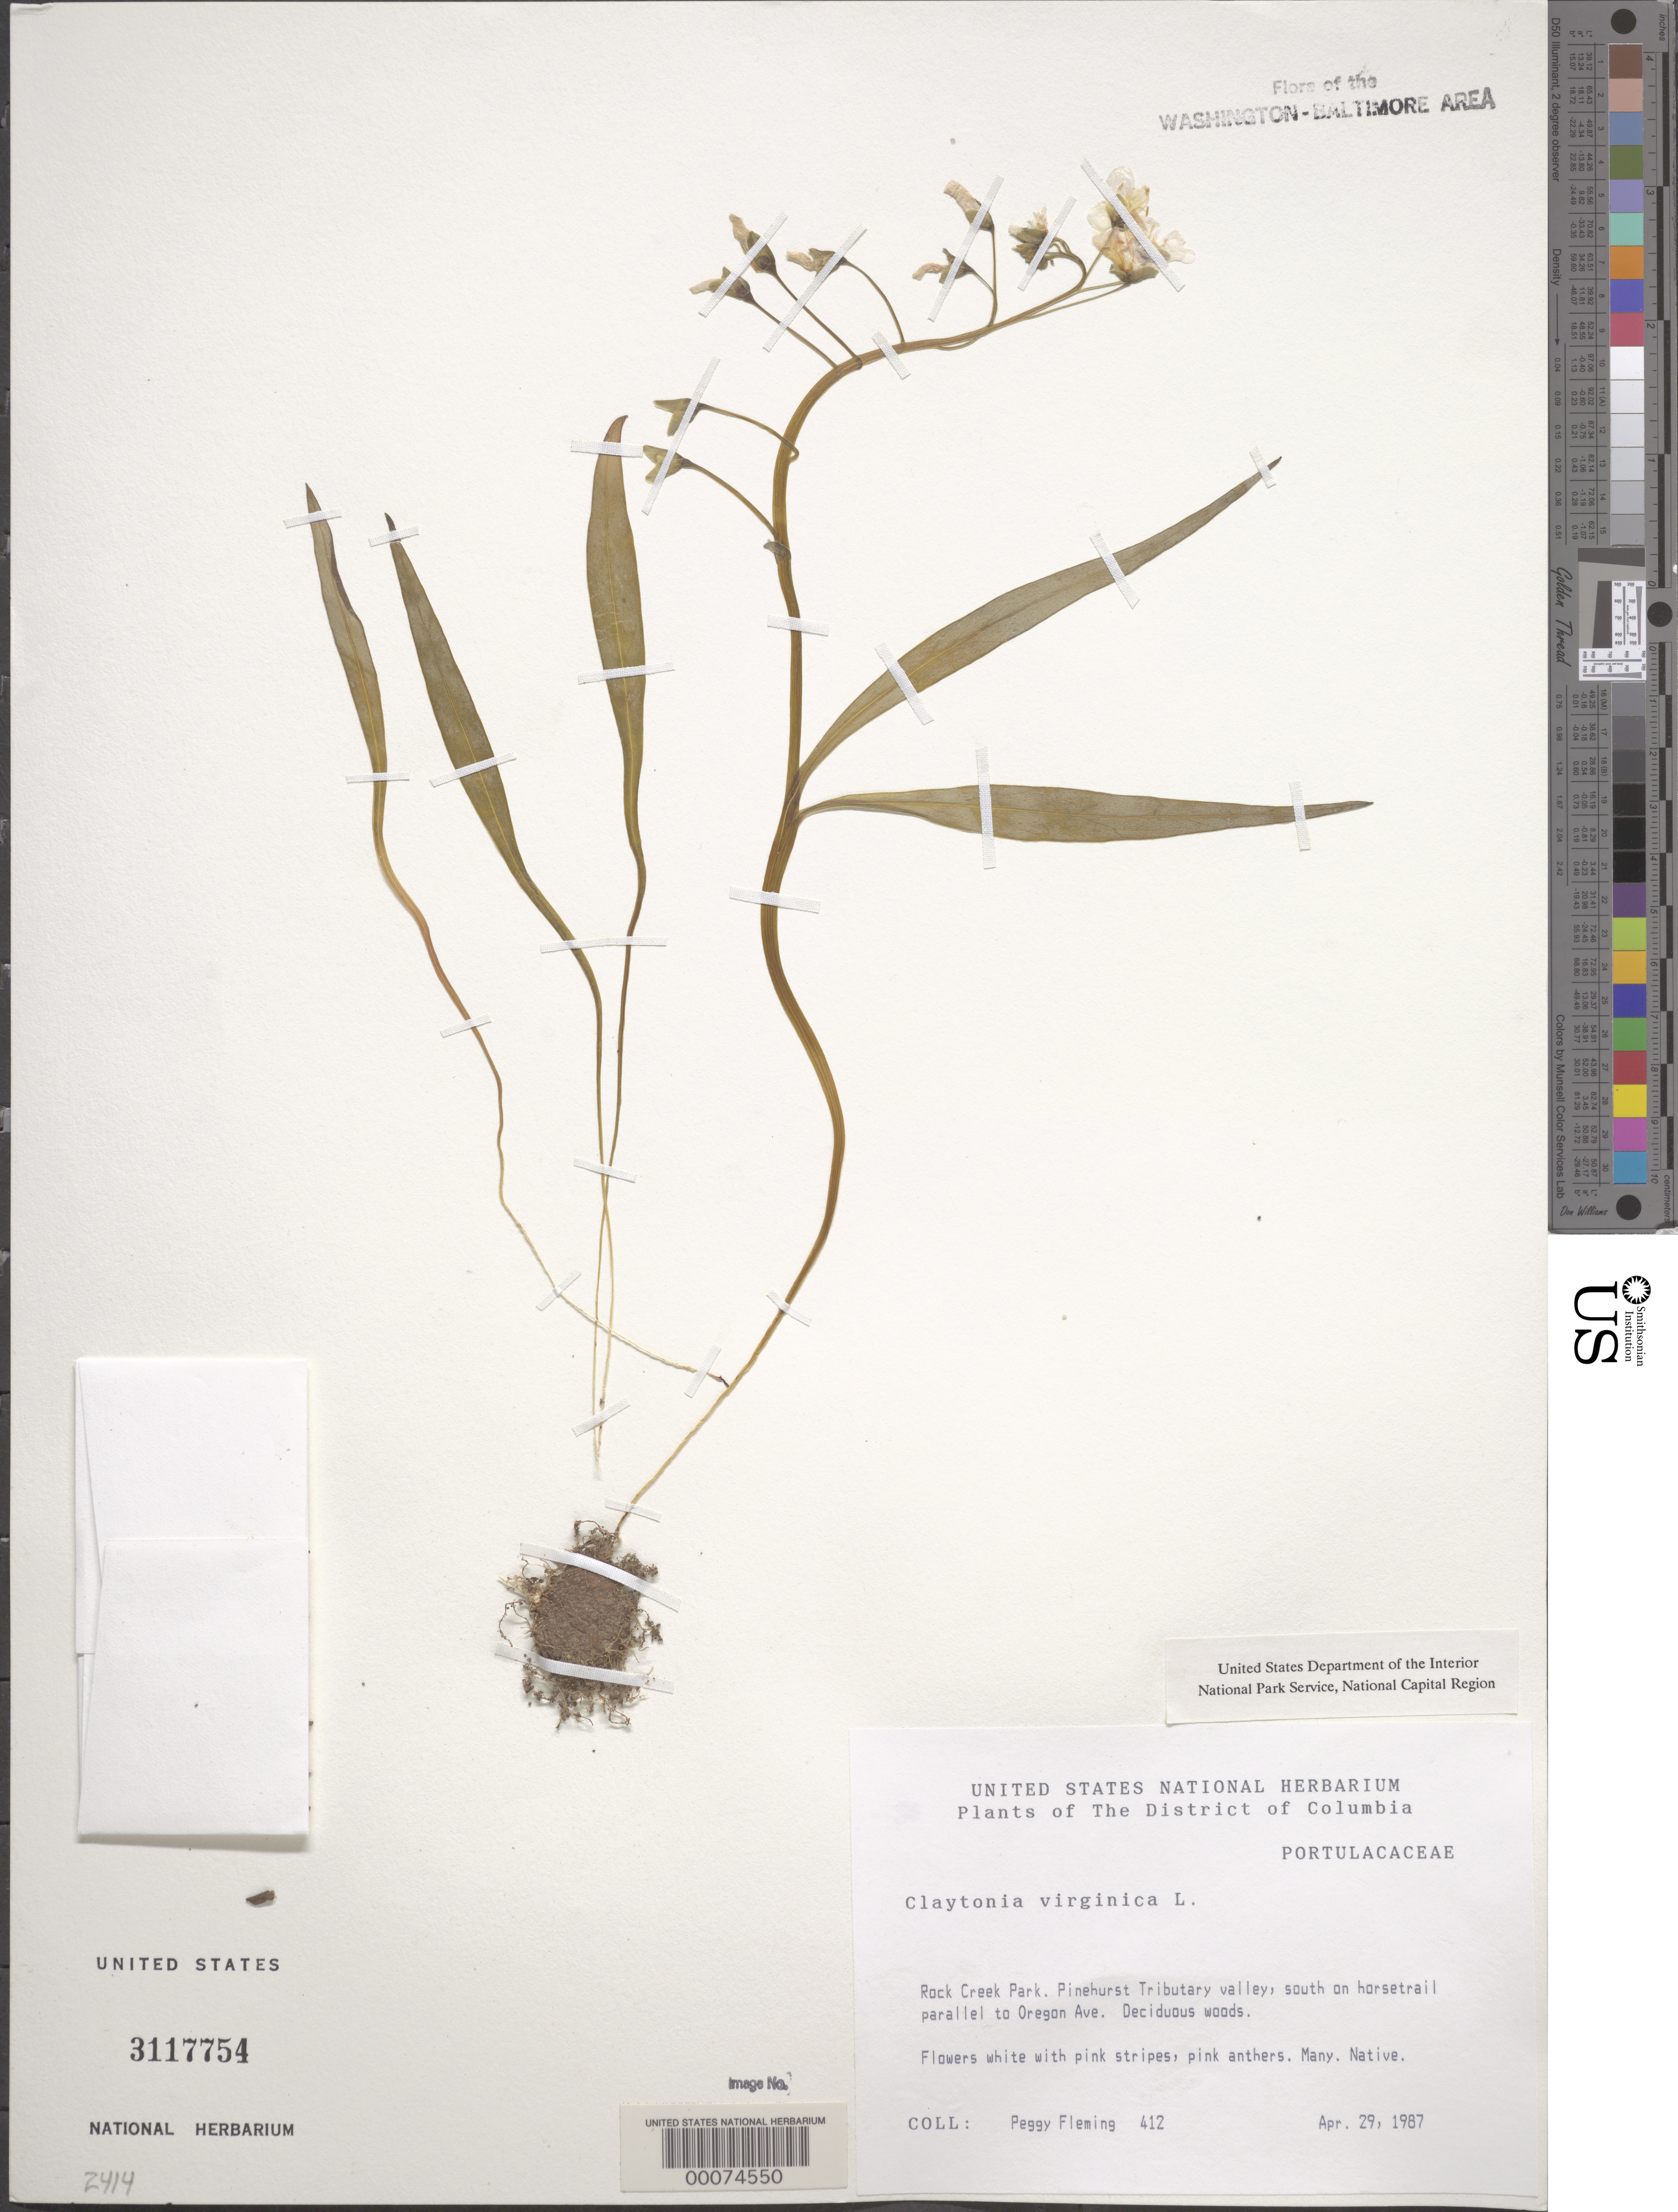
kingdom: Plantae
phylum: Tracheophyta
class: Magnoliopsida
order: Caryophyllales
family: Montiaceae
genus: Claytonia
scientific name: Claytonia virginica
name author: L.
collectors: P. Fleming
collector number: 412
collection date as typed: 29 Apr 1987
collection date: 1987-04-29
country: United States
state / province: District of Columbia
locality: Rock Creek Park. Pinehurst tributary Valley, south on Horsetrail Rock Creek Park and Vicinity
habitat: Deciduous woods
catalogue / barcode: US 3117754